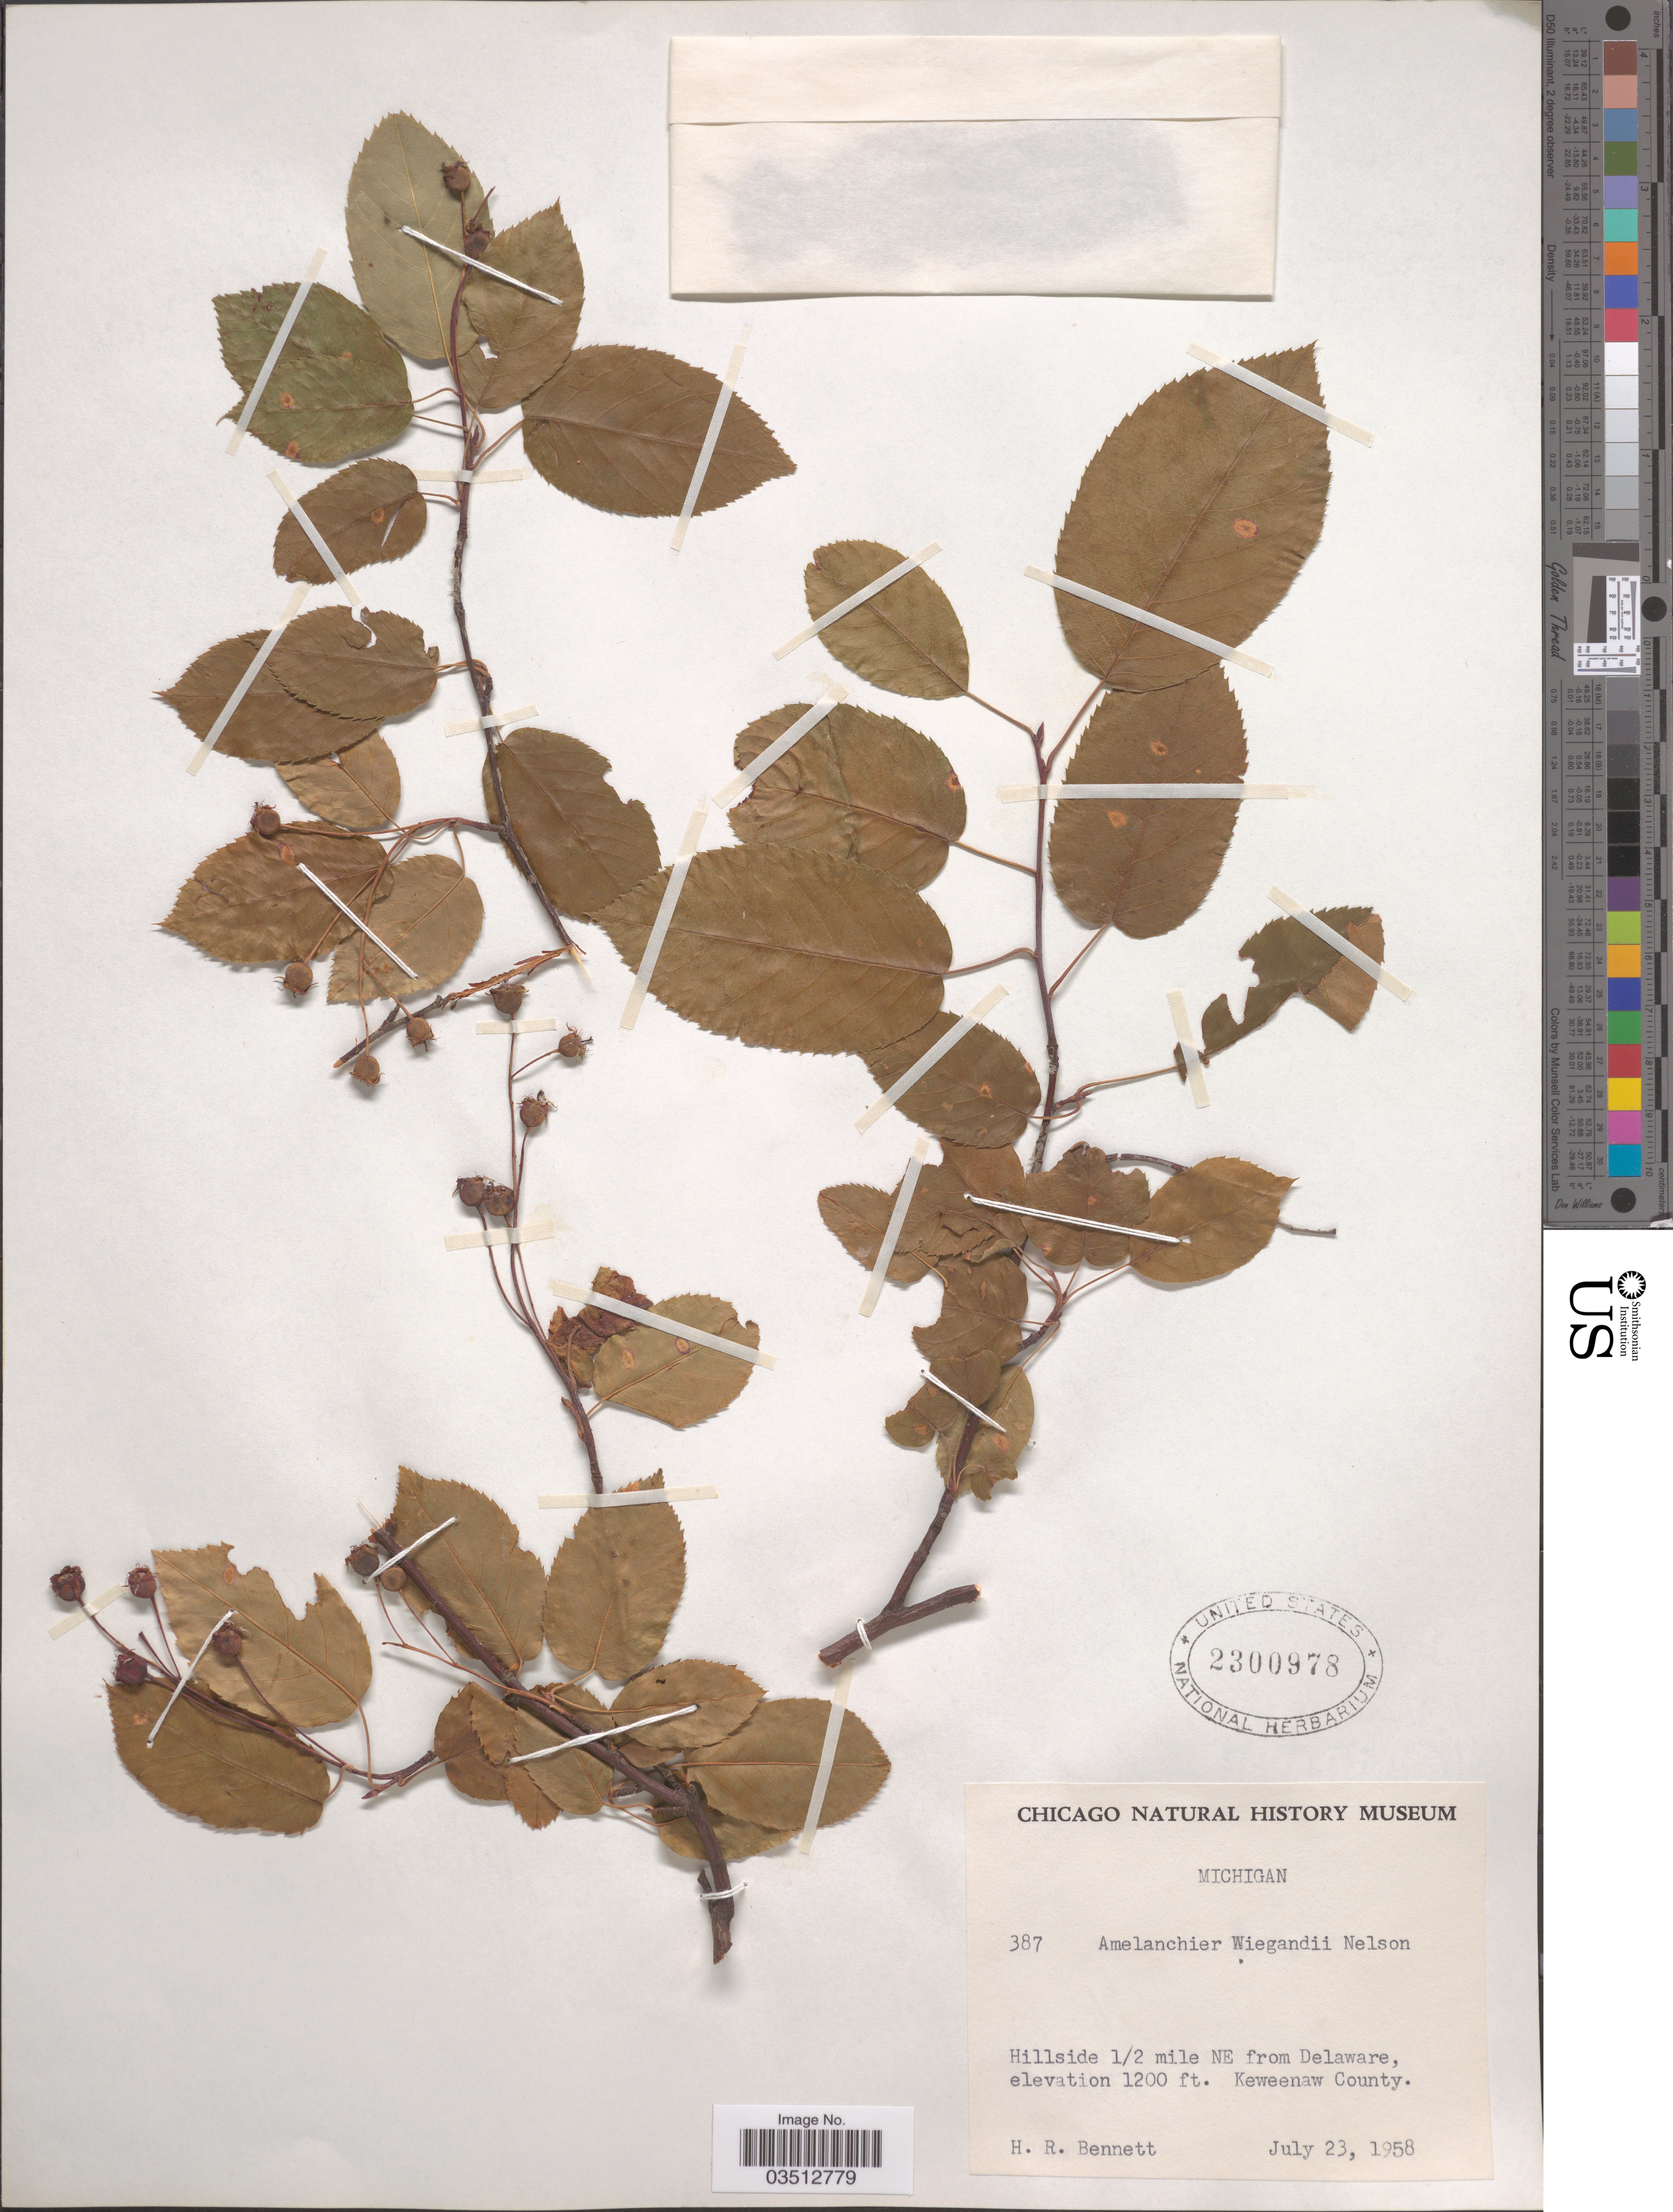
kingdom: Plantae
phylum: Tracheophyta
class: Magnoliopsida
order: Rosales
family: Rosaceae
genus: Amelanchier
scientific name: Amelanchier wiegandii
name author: E.L. Nielsen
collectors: H. R. Bennett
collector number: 387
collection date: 1958-07-23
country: United States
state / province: Michigan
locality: Hillside ½ mile NE from Delaware. Keweenaw County.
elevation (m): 366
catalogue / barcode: US 2300978